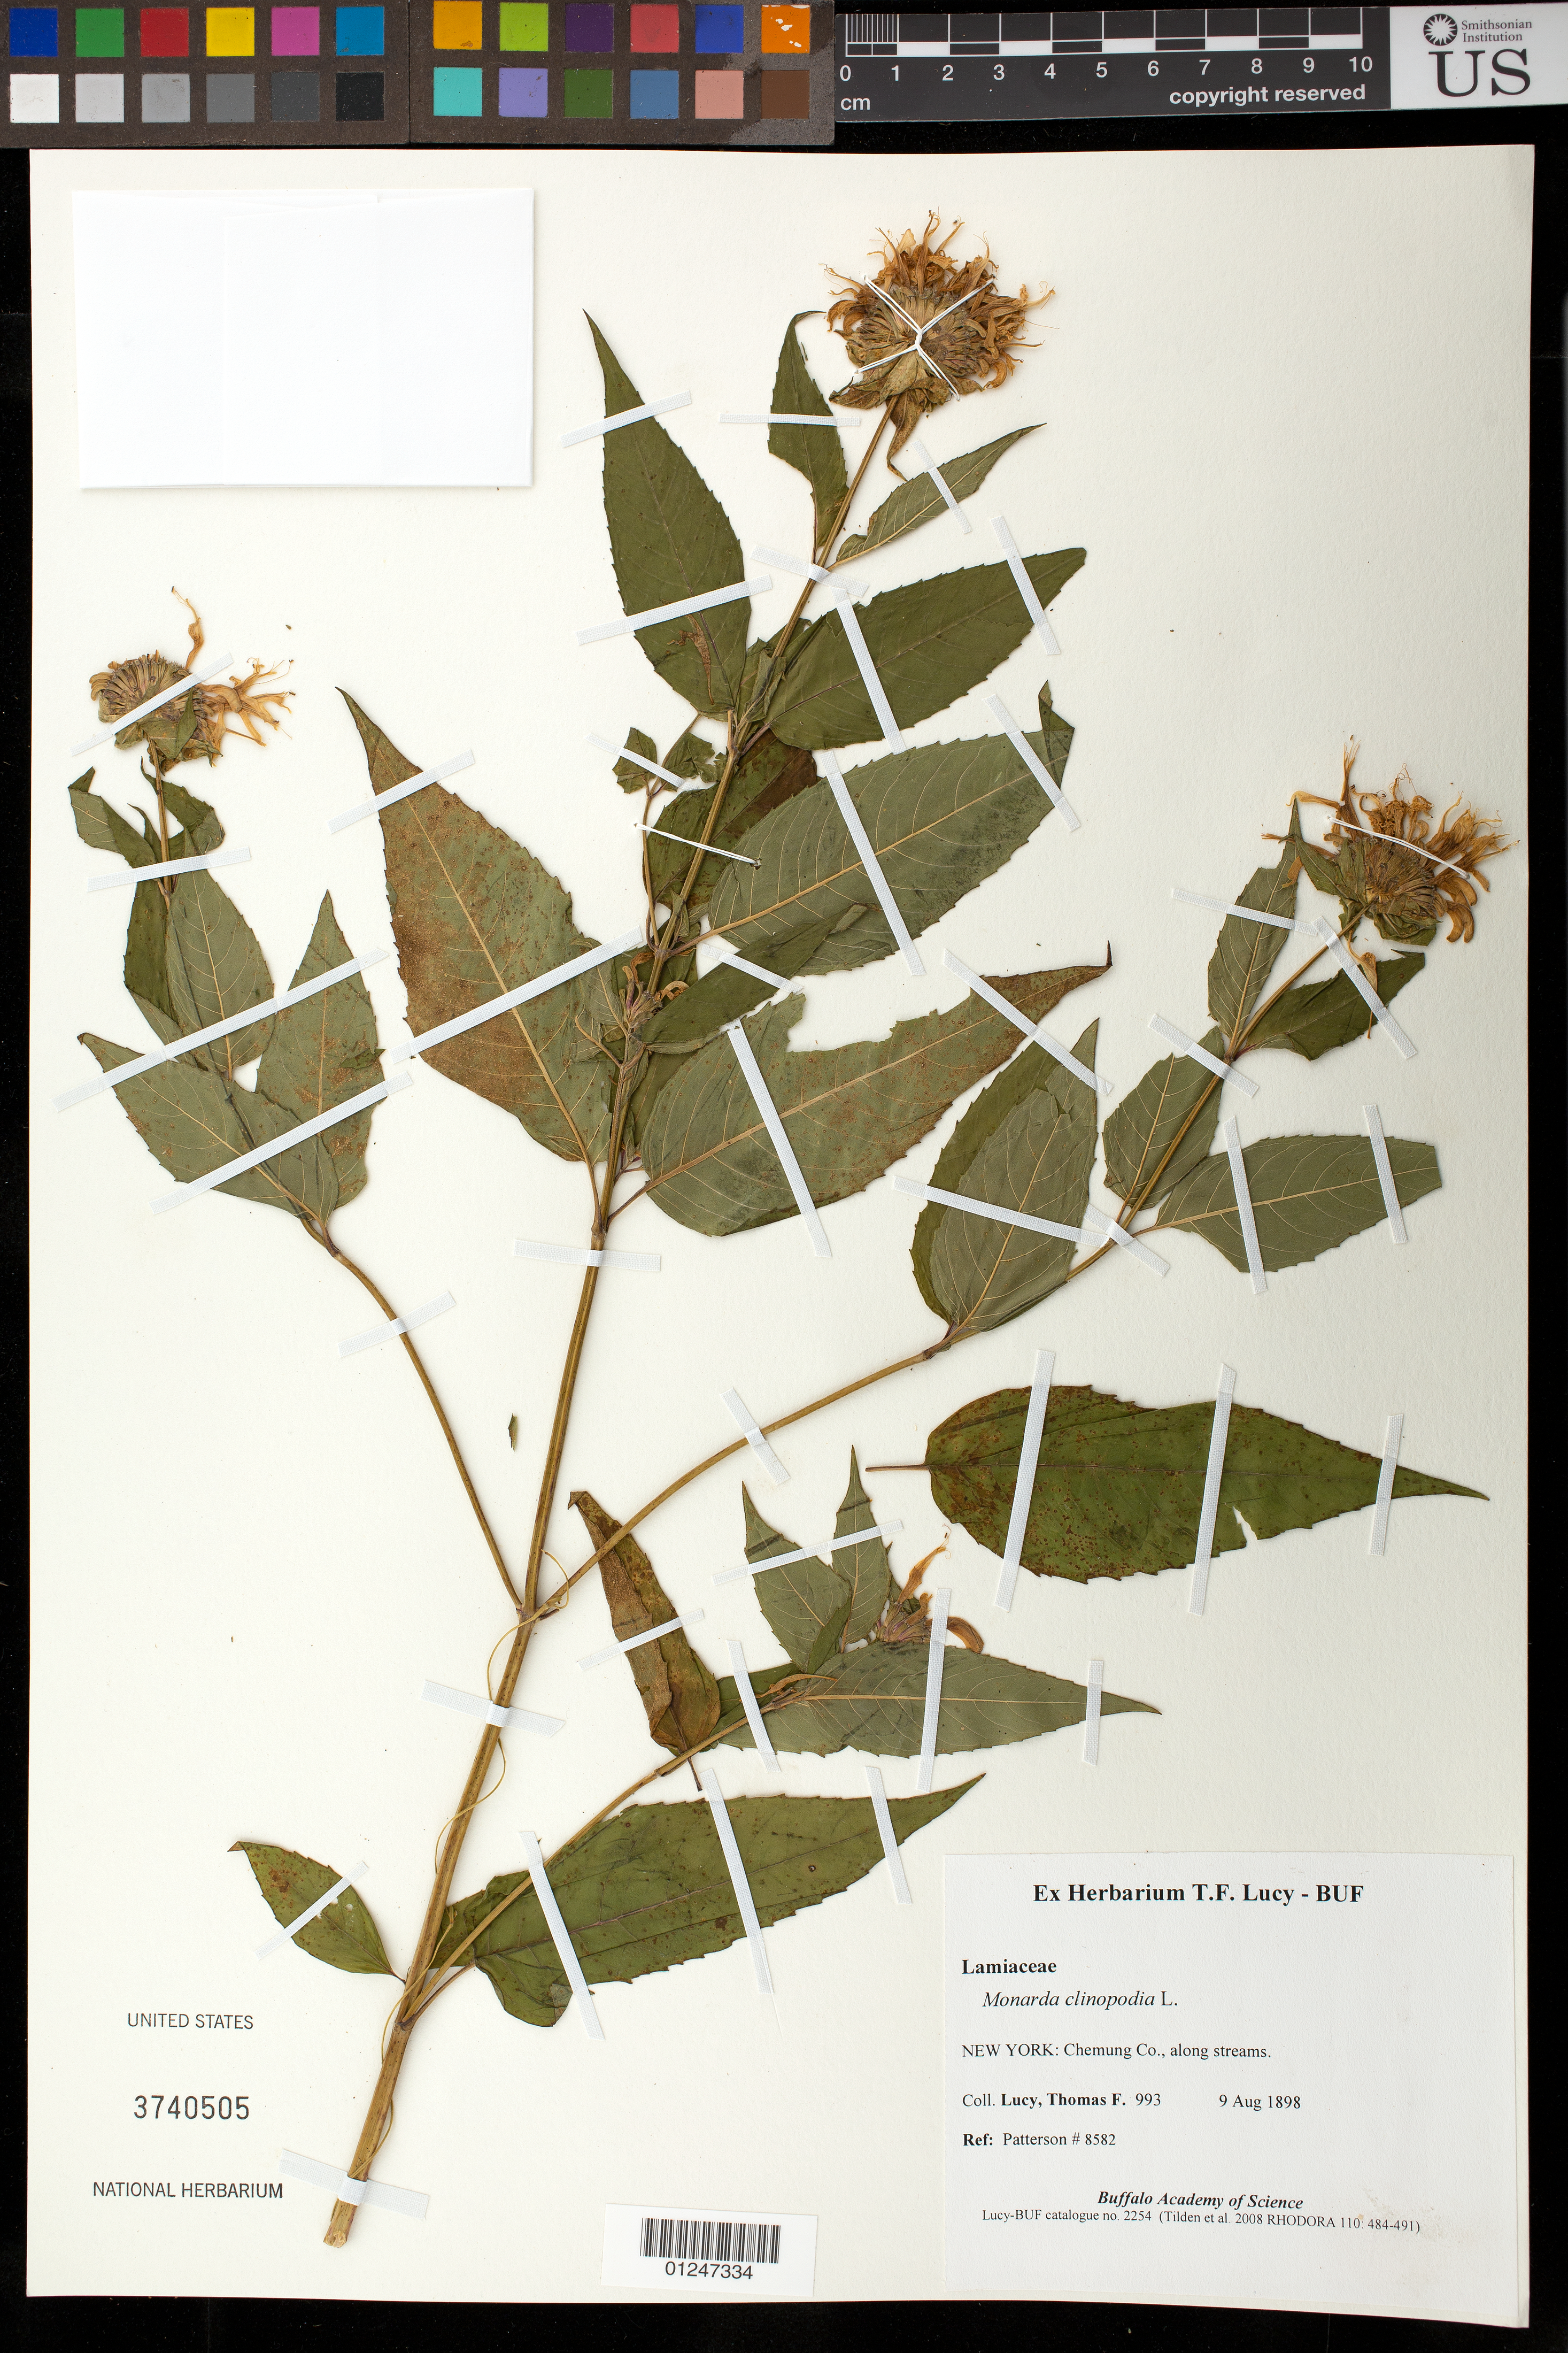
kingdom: Plantae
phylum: Tracheophyta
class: Magnoliopsida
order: Lamiales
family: Lamiaceae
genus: Monarda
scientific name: Monarda clinopodia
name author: L.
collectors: T. Lucy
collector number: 993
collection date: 1898-08-09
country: United States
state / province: New York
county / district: Chemung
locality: Along streams.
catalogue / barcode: US 3740505